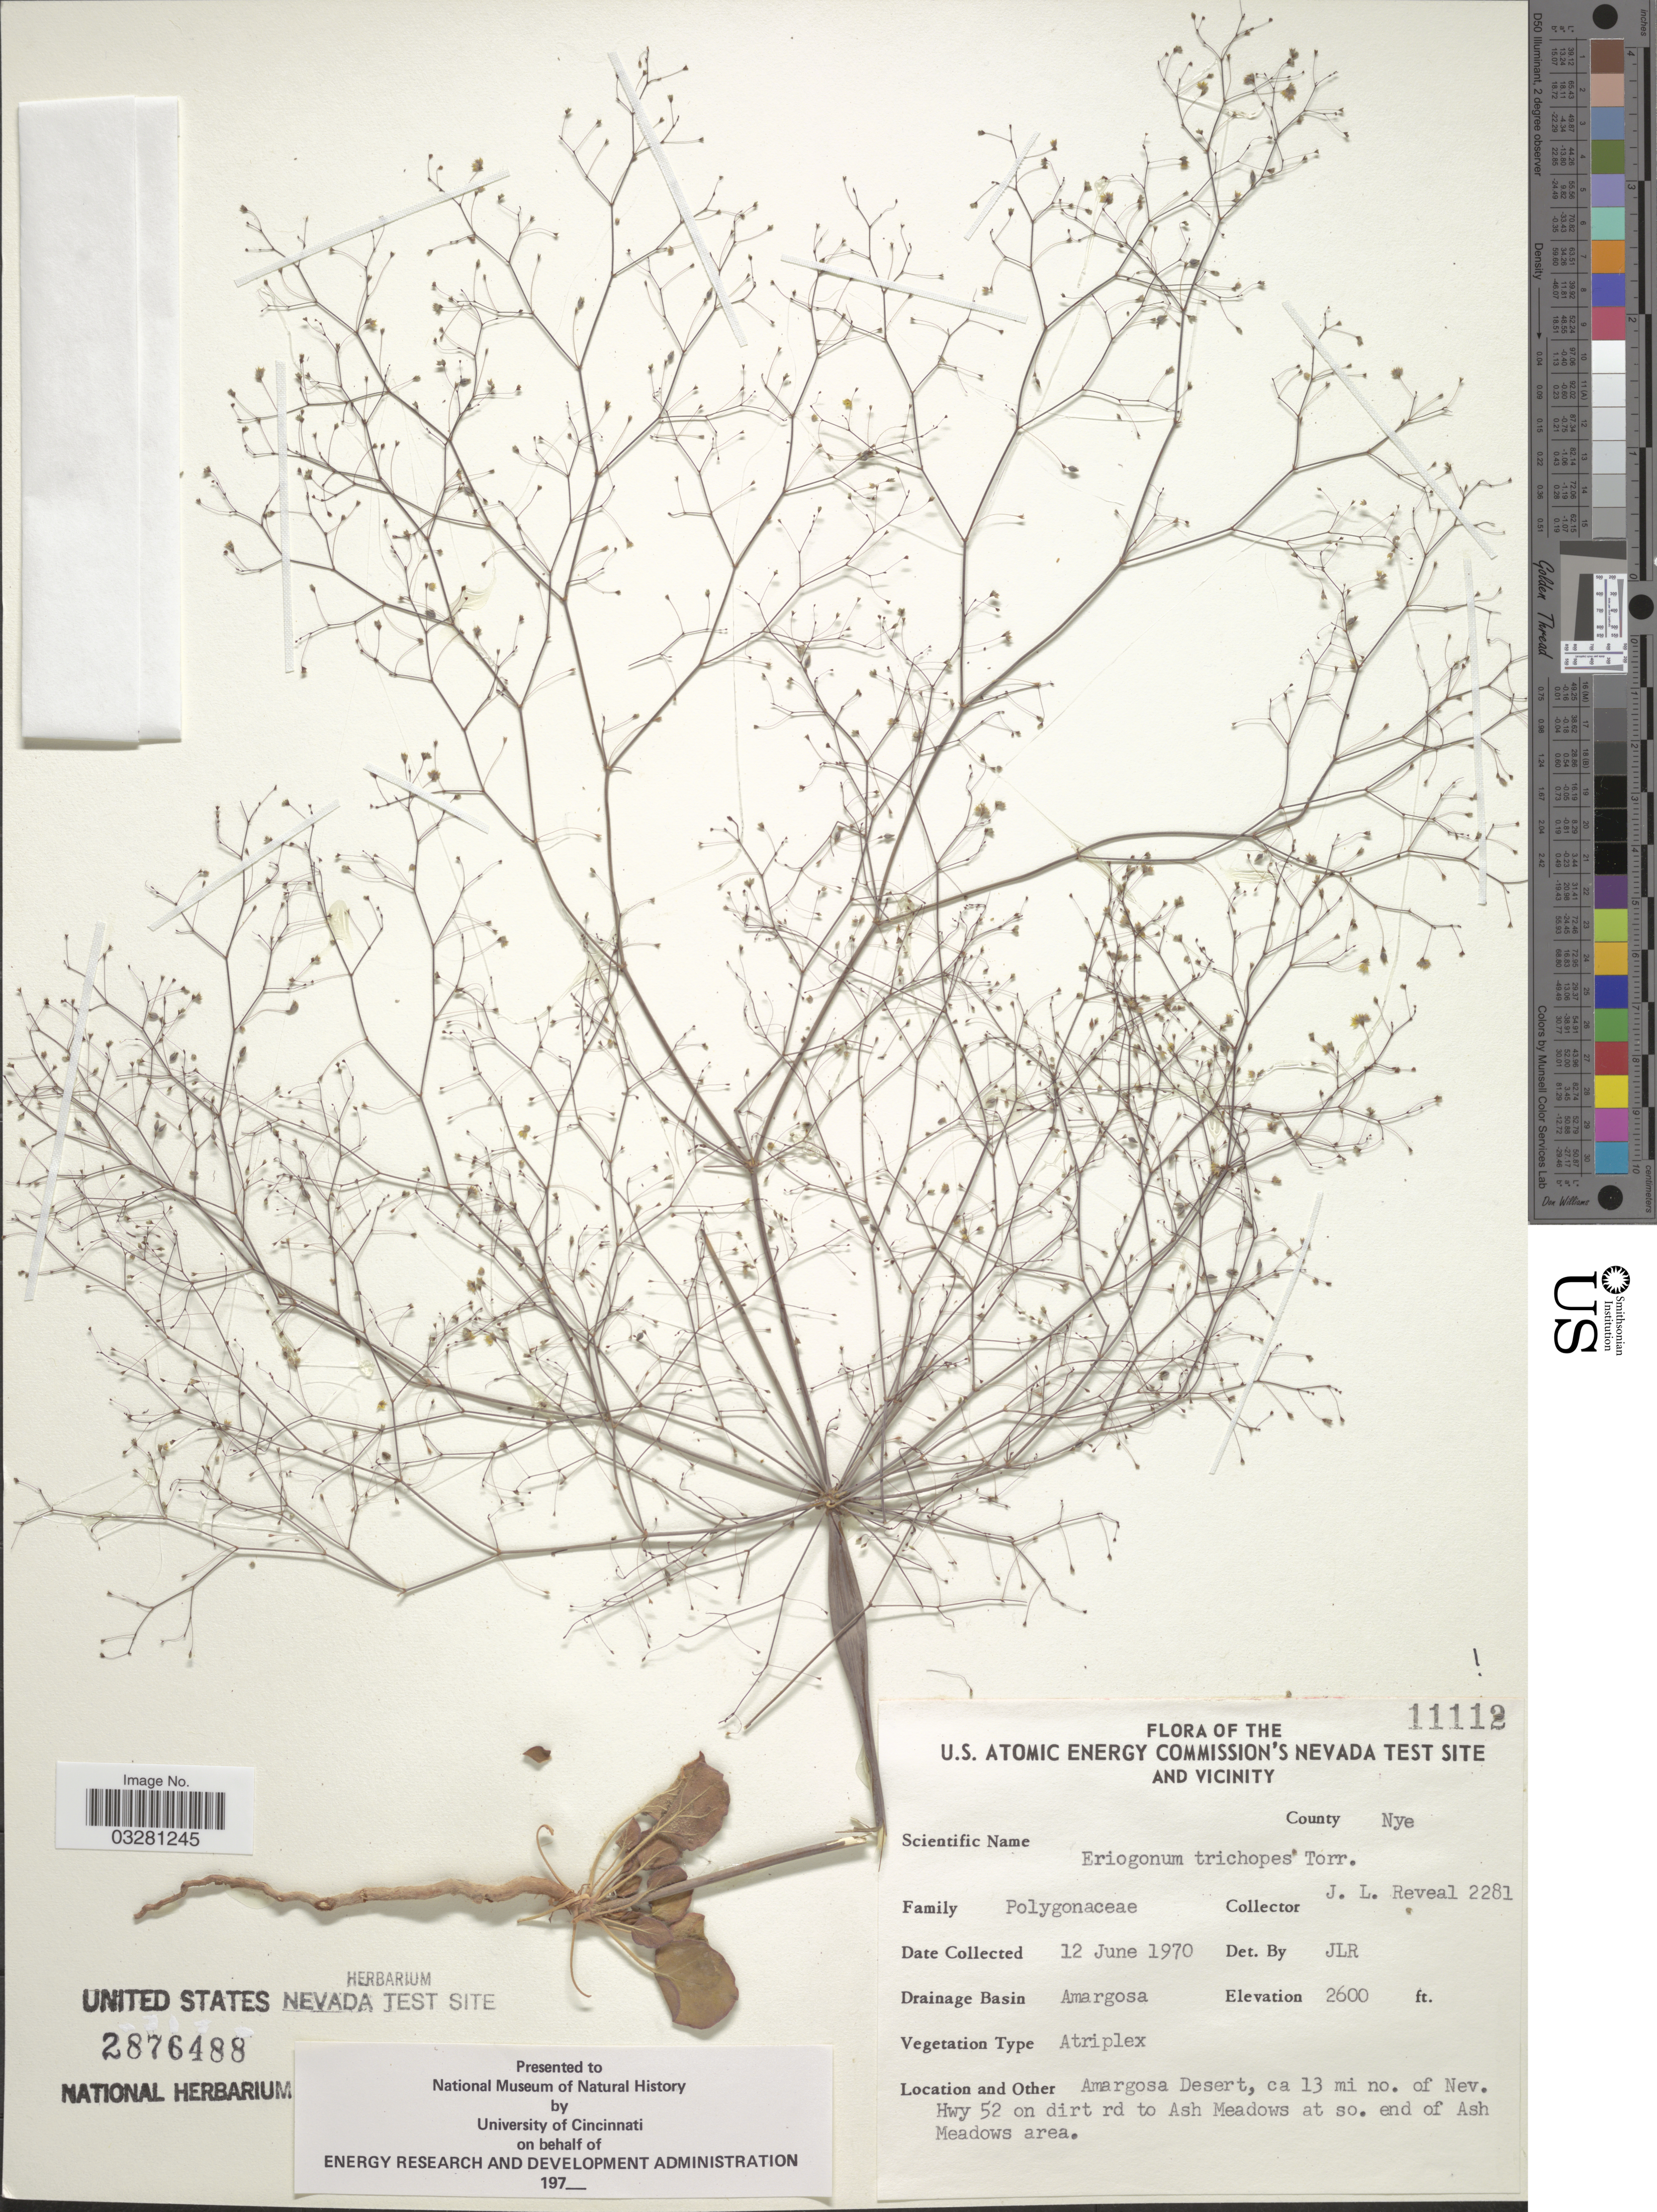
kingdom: Plantae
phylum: Tracheophyta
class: Magnoliopsida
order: Caryophyllales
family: Polygonaceae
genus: Eriogonum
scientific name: Eriogonum trichopes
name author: Torr.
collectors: J. L. Reveal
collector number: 2281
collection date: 1970-06-12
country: United States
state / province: Nevada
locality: U. S. Atomic Energy Commission's Nevada Test Site and Vicinity. County Nye. Drainage Basin Amargosa. Amargosa Desert, ca 13 mi no. of Nev. Hwy 52 on dirt rd to Ash Meadows at so. end of Ash Meadows area.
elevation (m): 792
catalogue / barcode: US 2876488